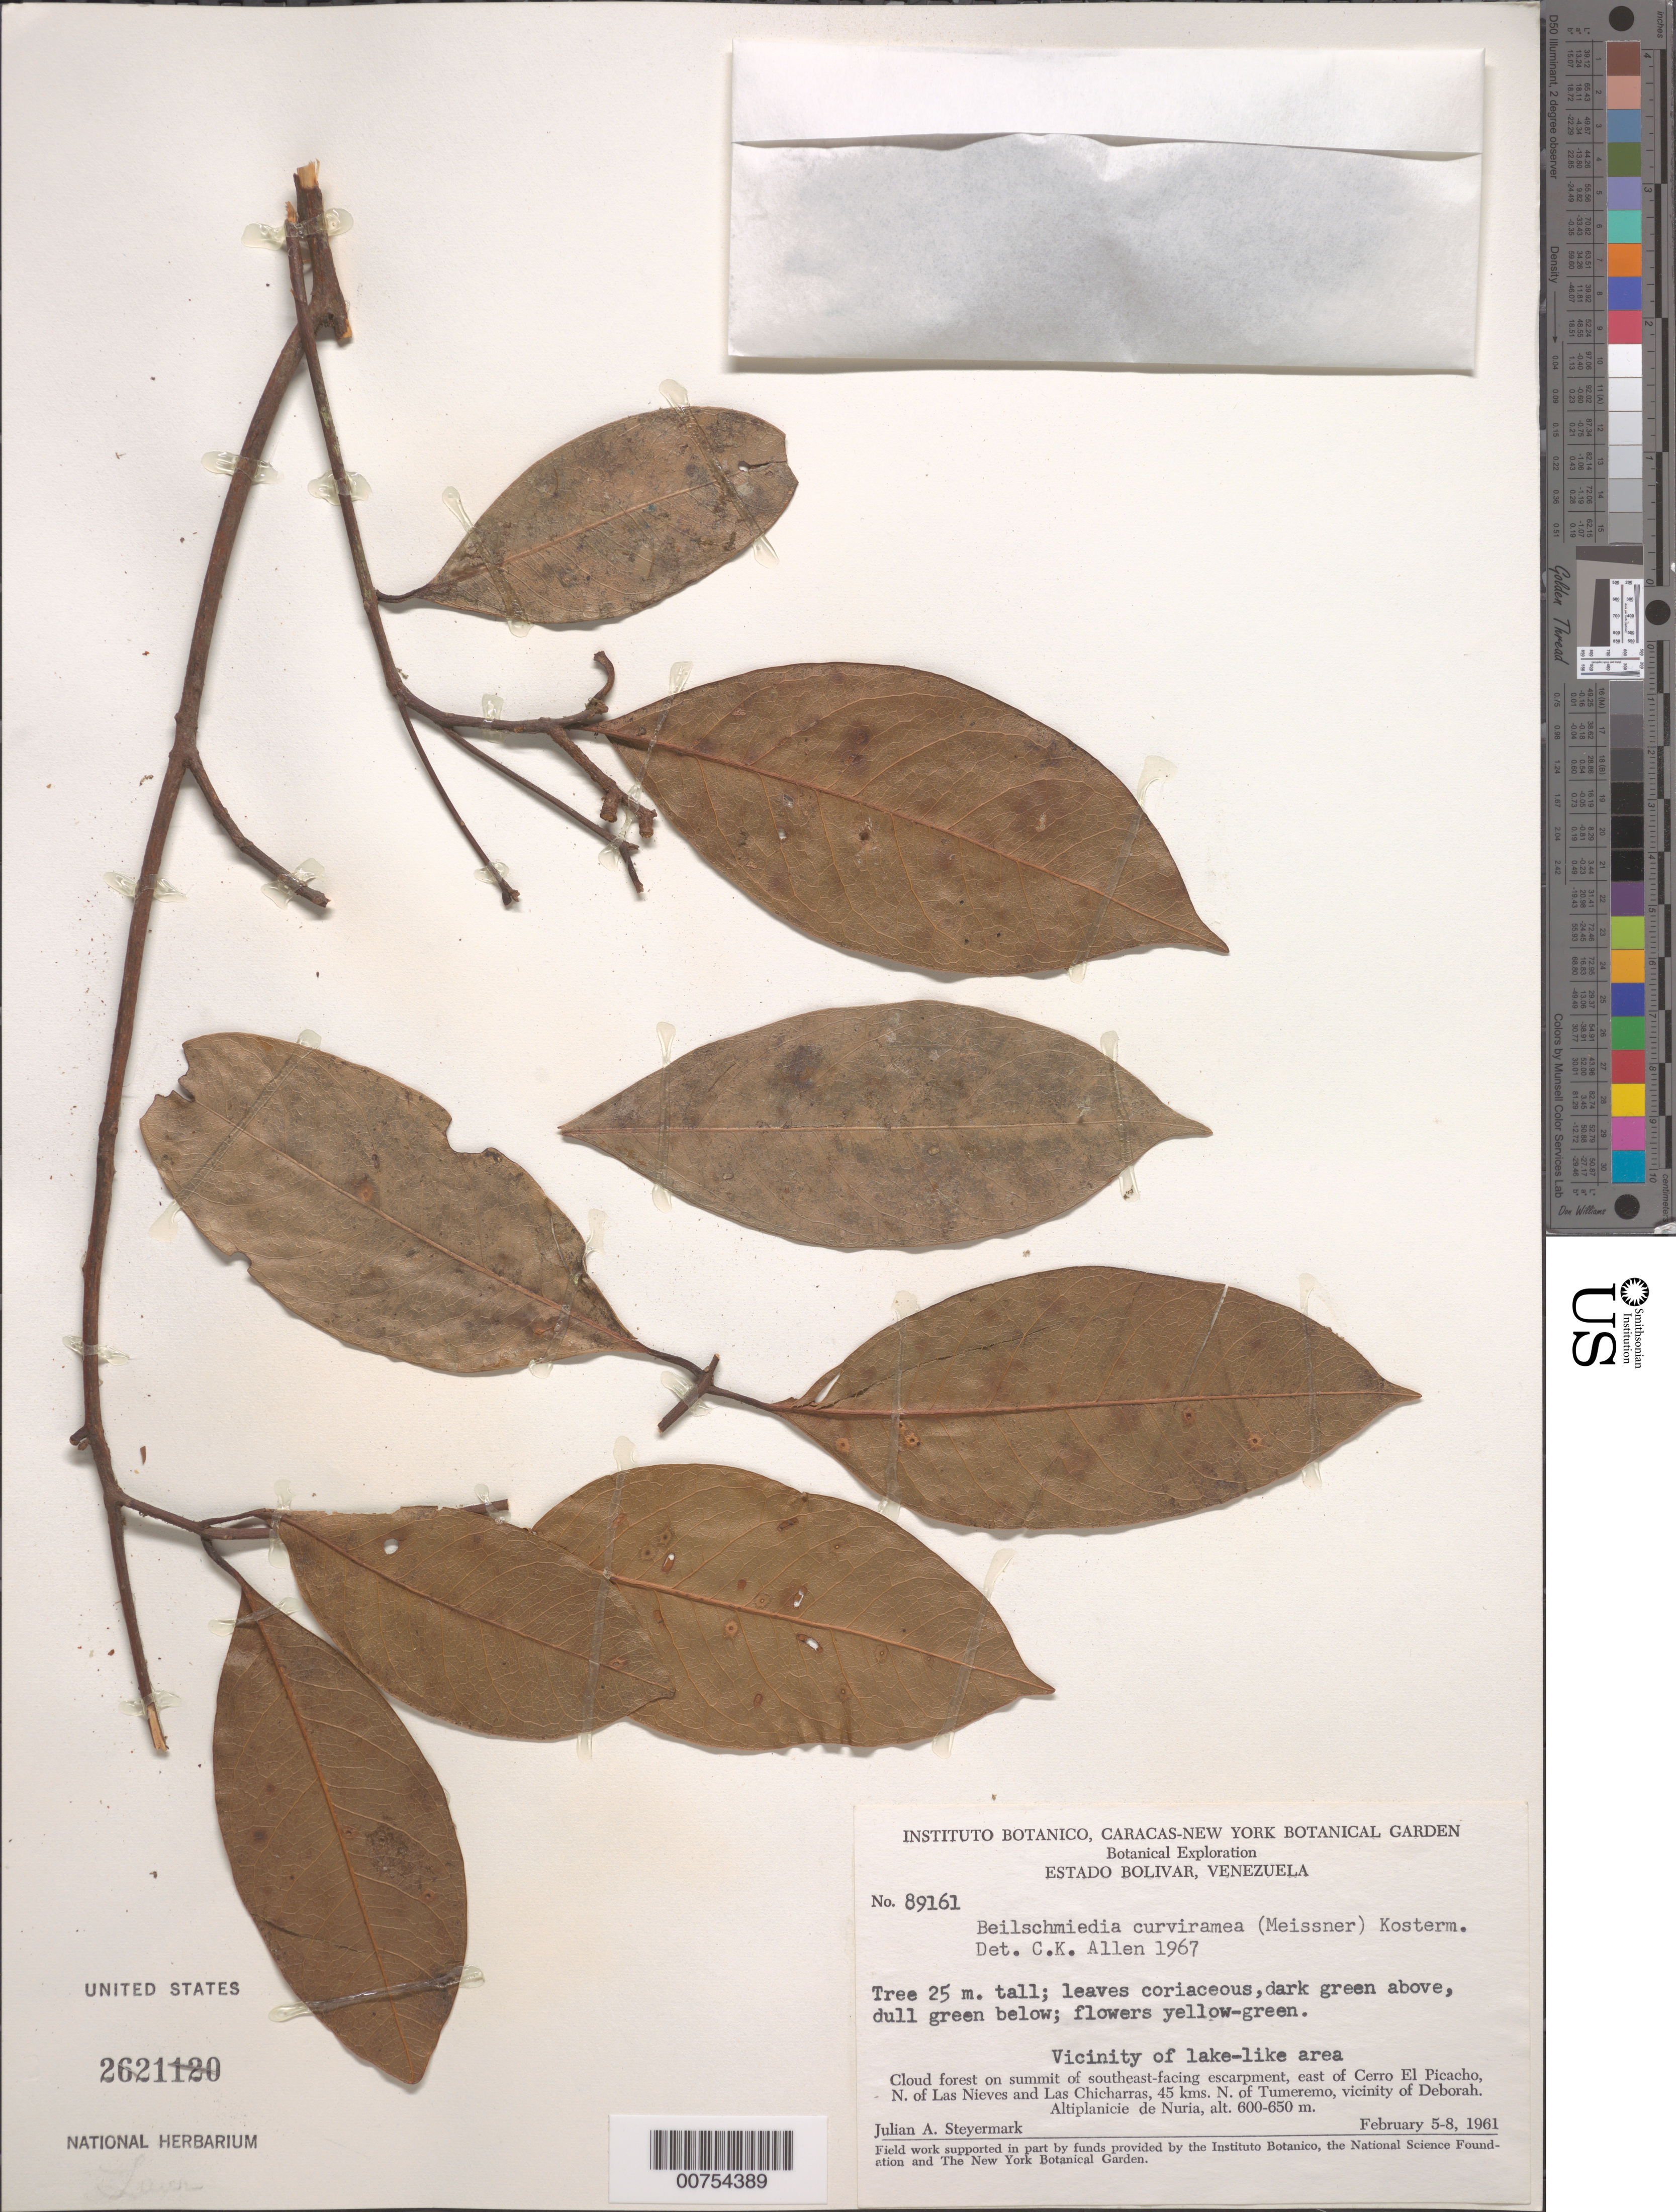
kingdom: Plantae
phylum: Tracheophyta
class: Magnoliopsida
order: Laurales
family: Lauraceae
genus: Beilschmiedia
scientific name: Beilschmiedia curviramea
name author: (Meisn.) Kosterm.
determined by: Allen, C. K.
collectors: J. Steyermark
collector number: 89161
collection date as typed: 5-Feb-61 to 8-Feb-61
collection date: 1961-02-05/1961-02-08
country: Venezuela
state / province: Bolívar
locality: Cerro El Picacho, N of Las Nieves, 45 km N of Tumeremo, Altiplanicie de Nuria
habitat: Cloud forest on summit of southeast-facing escarpment, vic. of lake-like area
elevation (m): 600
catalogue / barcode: US 2621120